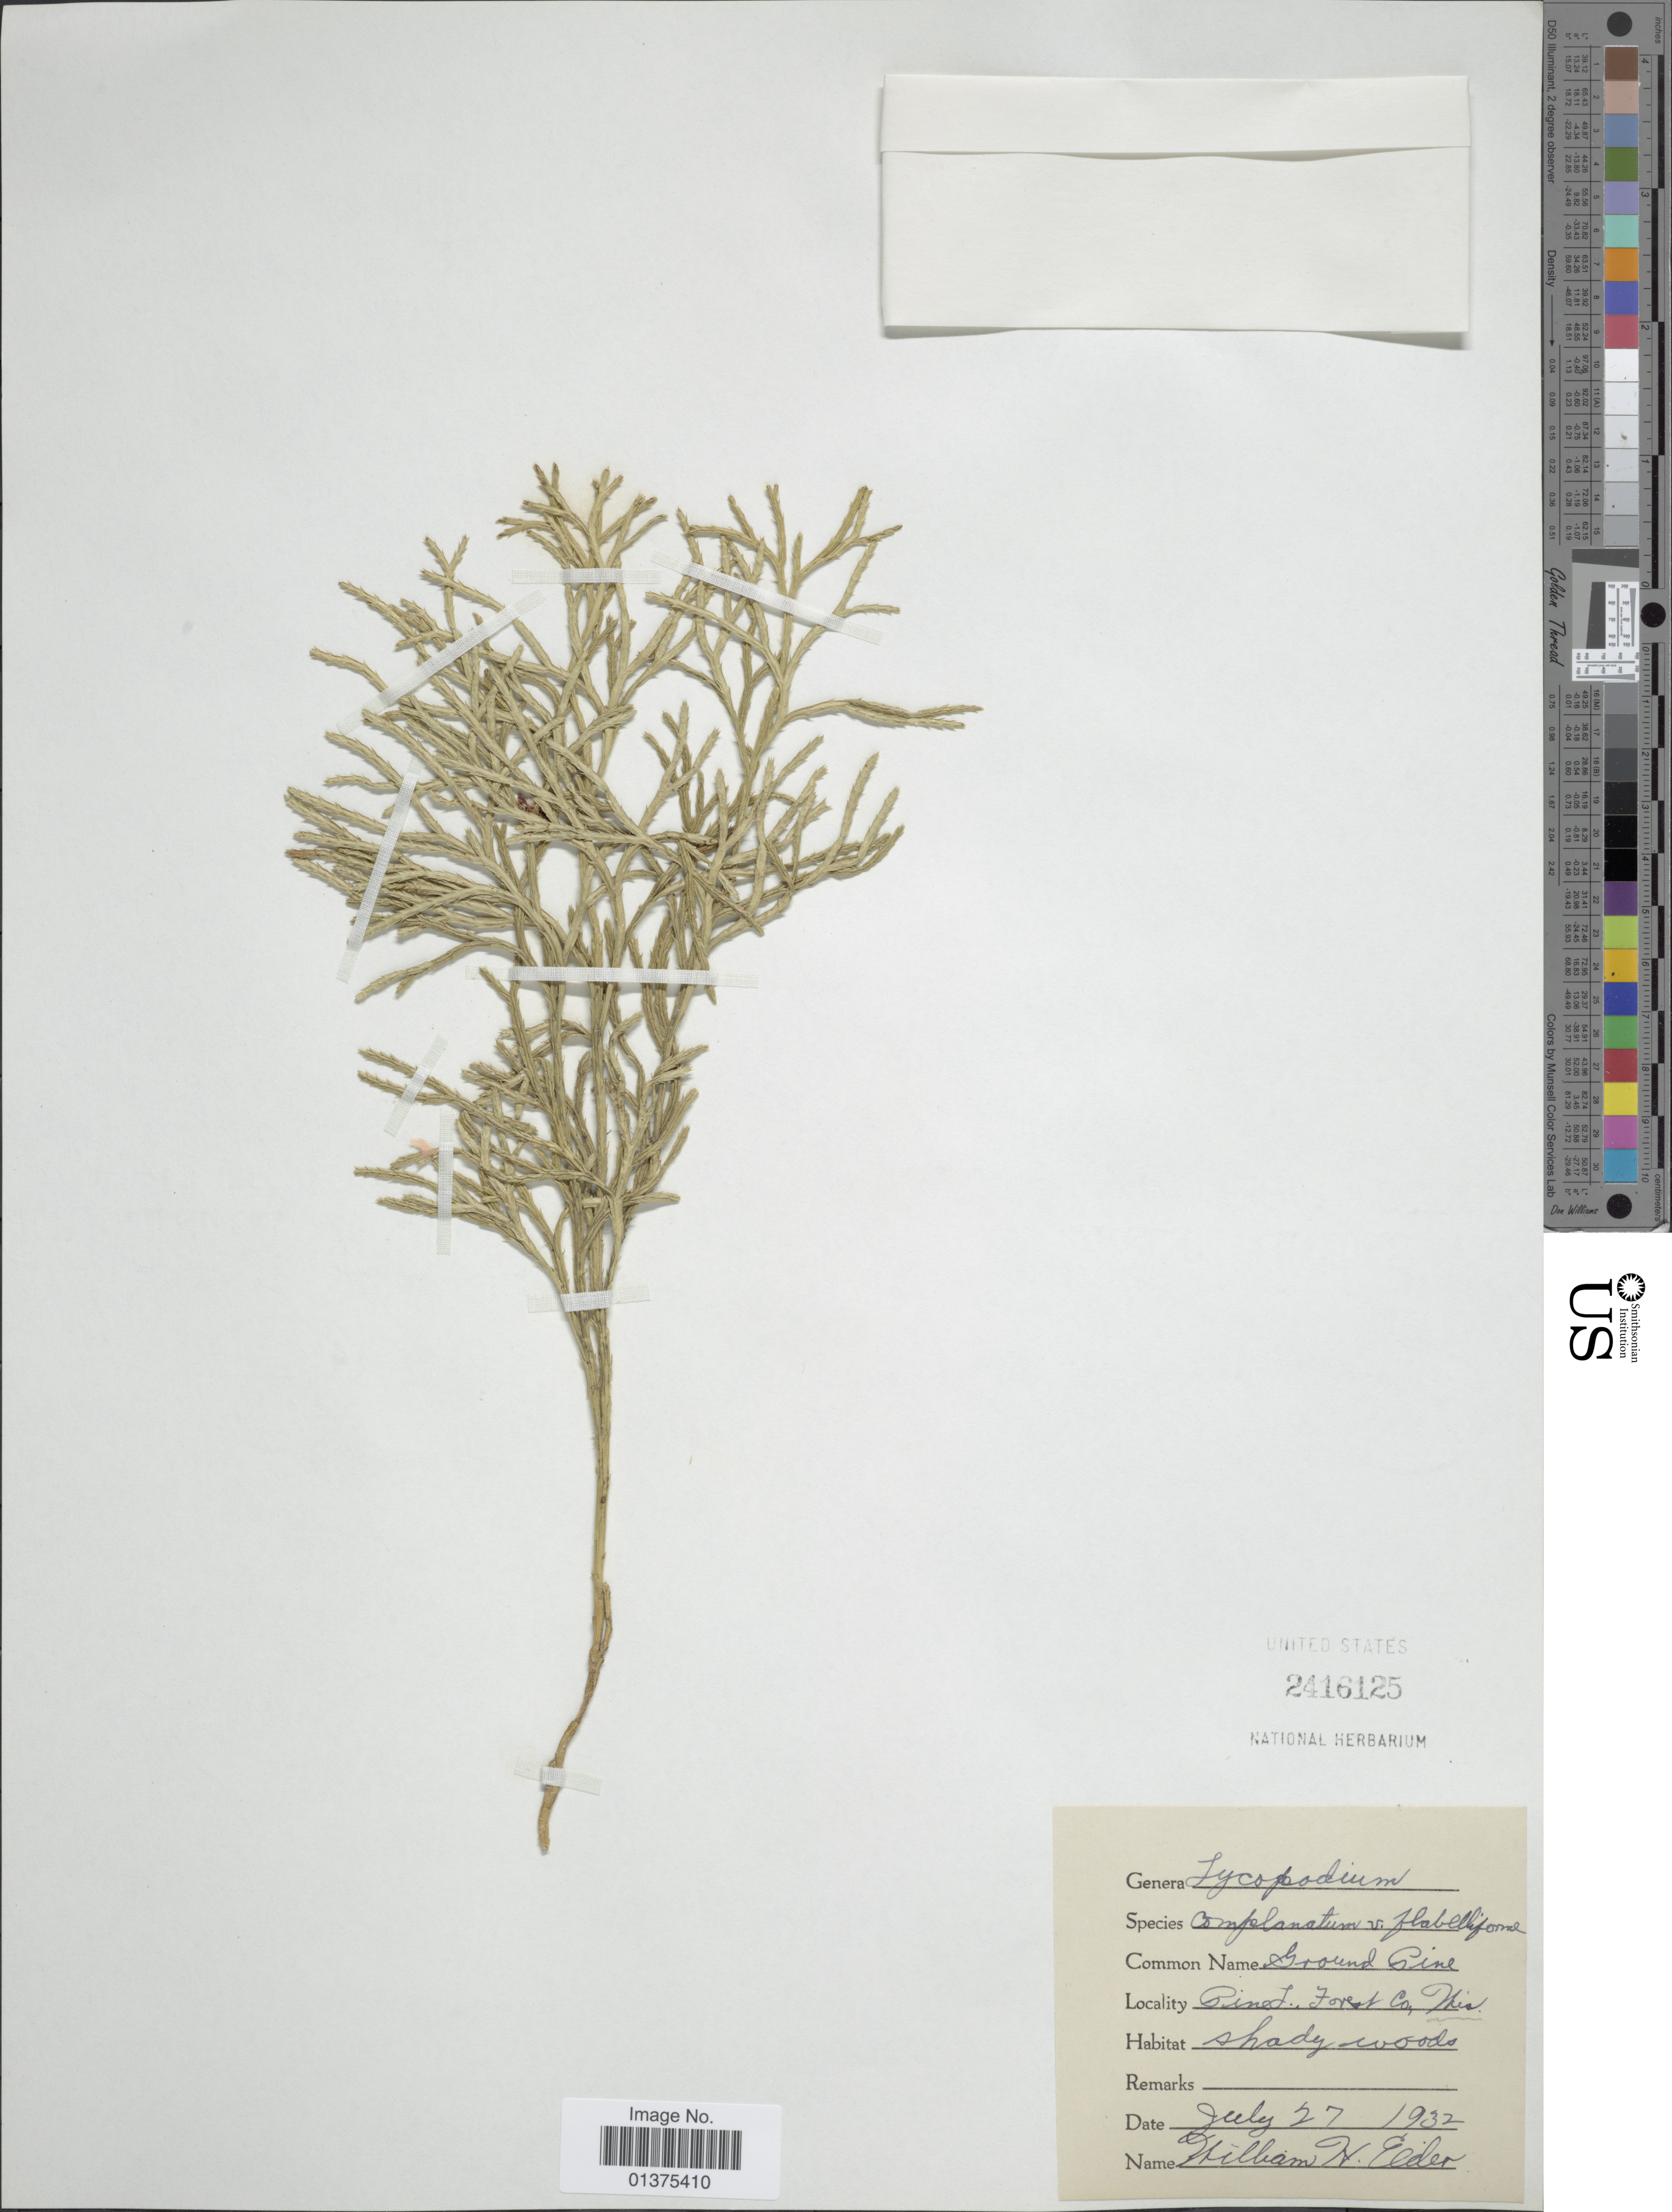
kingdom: Plantae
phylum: Tracheophyta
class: Lycopodiopsida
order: Lycopodiales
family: Lycopodiaceae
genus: Diphasiastrum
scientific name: Diphasiastrum digitatum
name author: (Dill. ex A. Braun) Holub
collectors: W. Elder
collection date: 1932-07-27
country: United States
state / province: Wisconsin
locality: Pine J. Forest Co.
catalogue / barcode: US 2416125